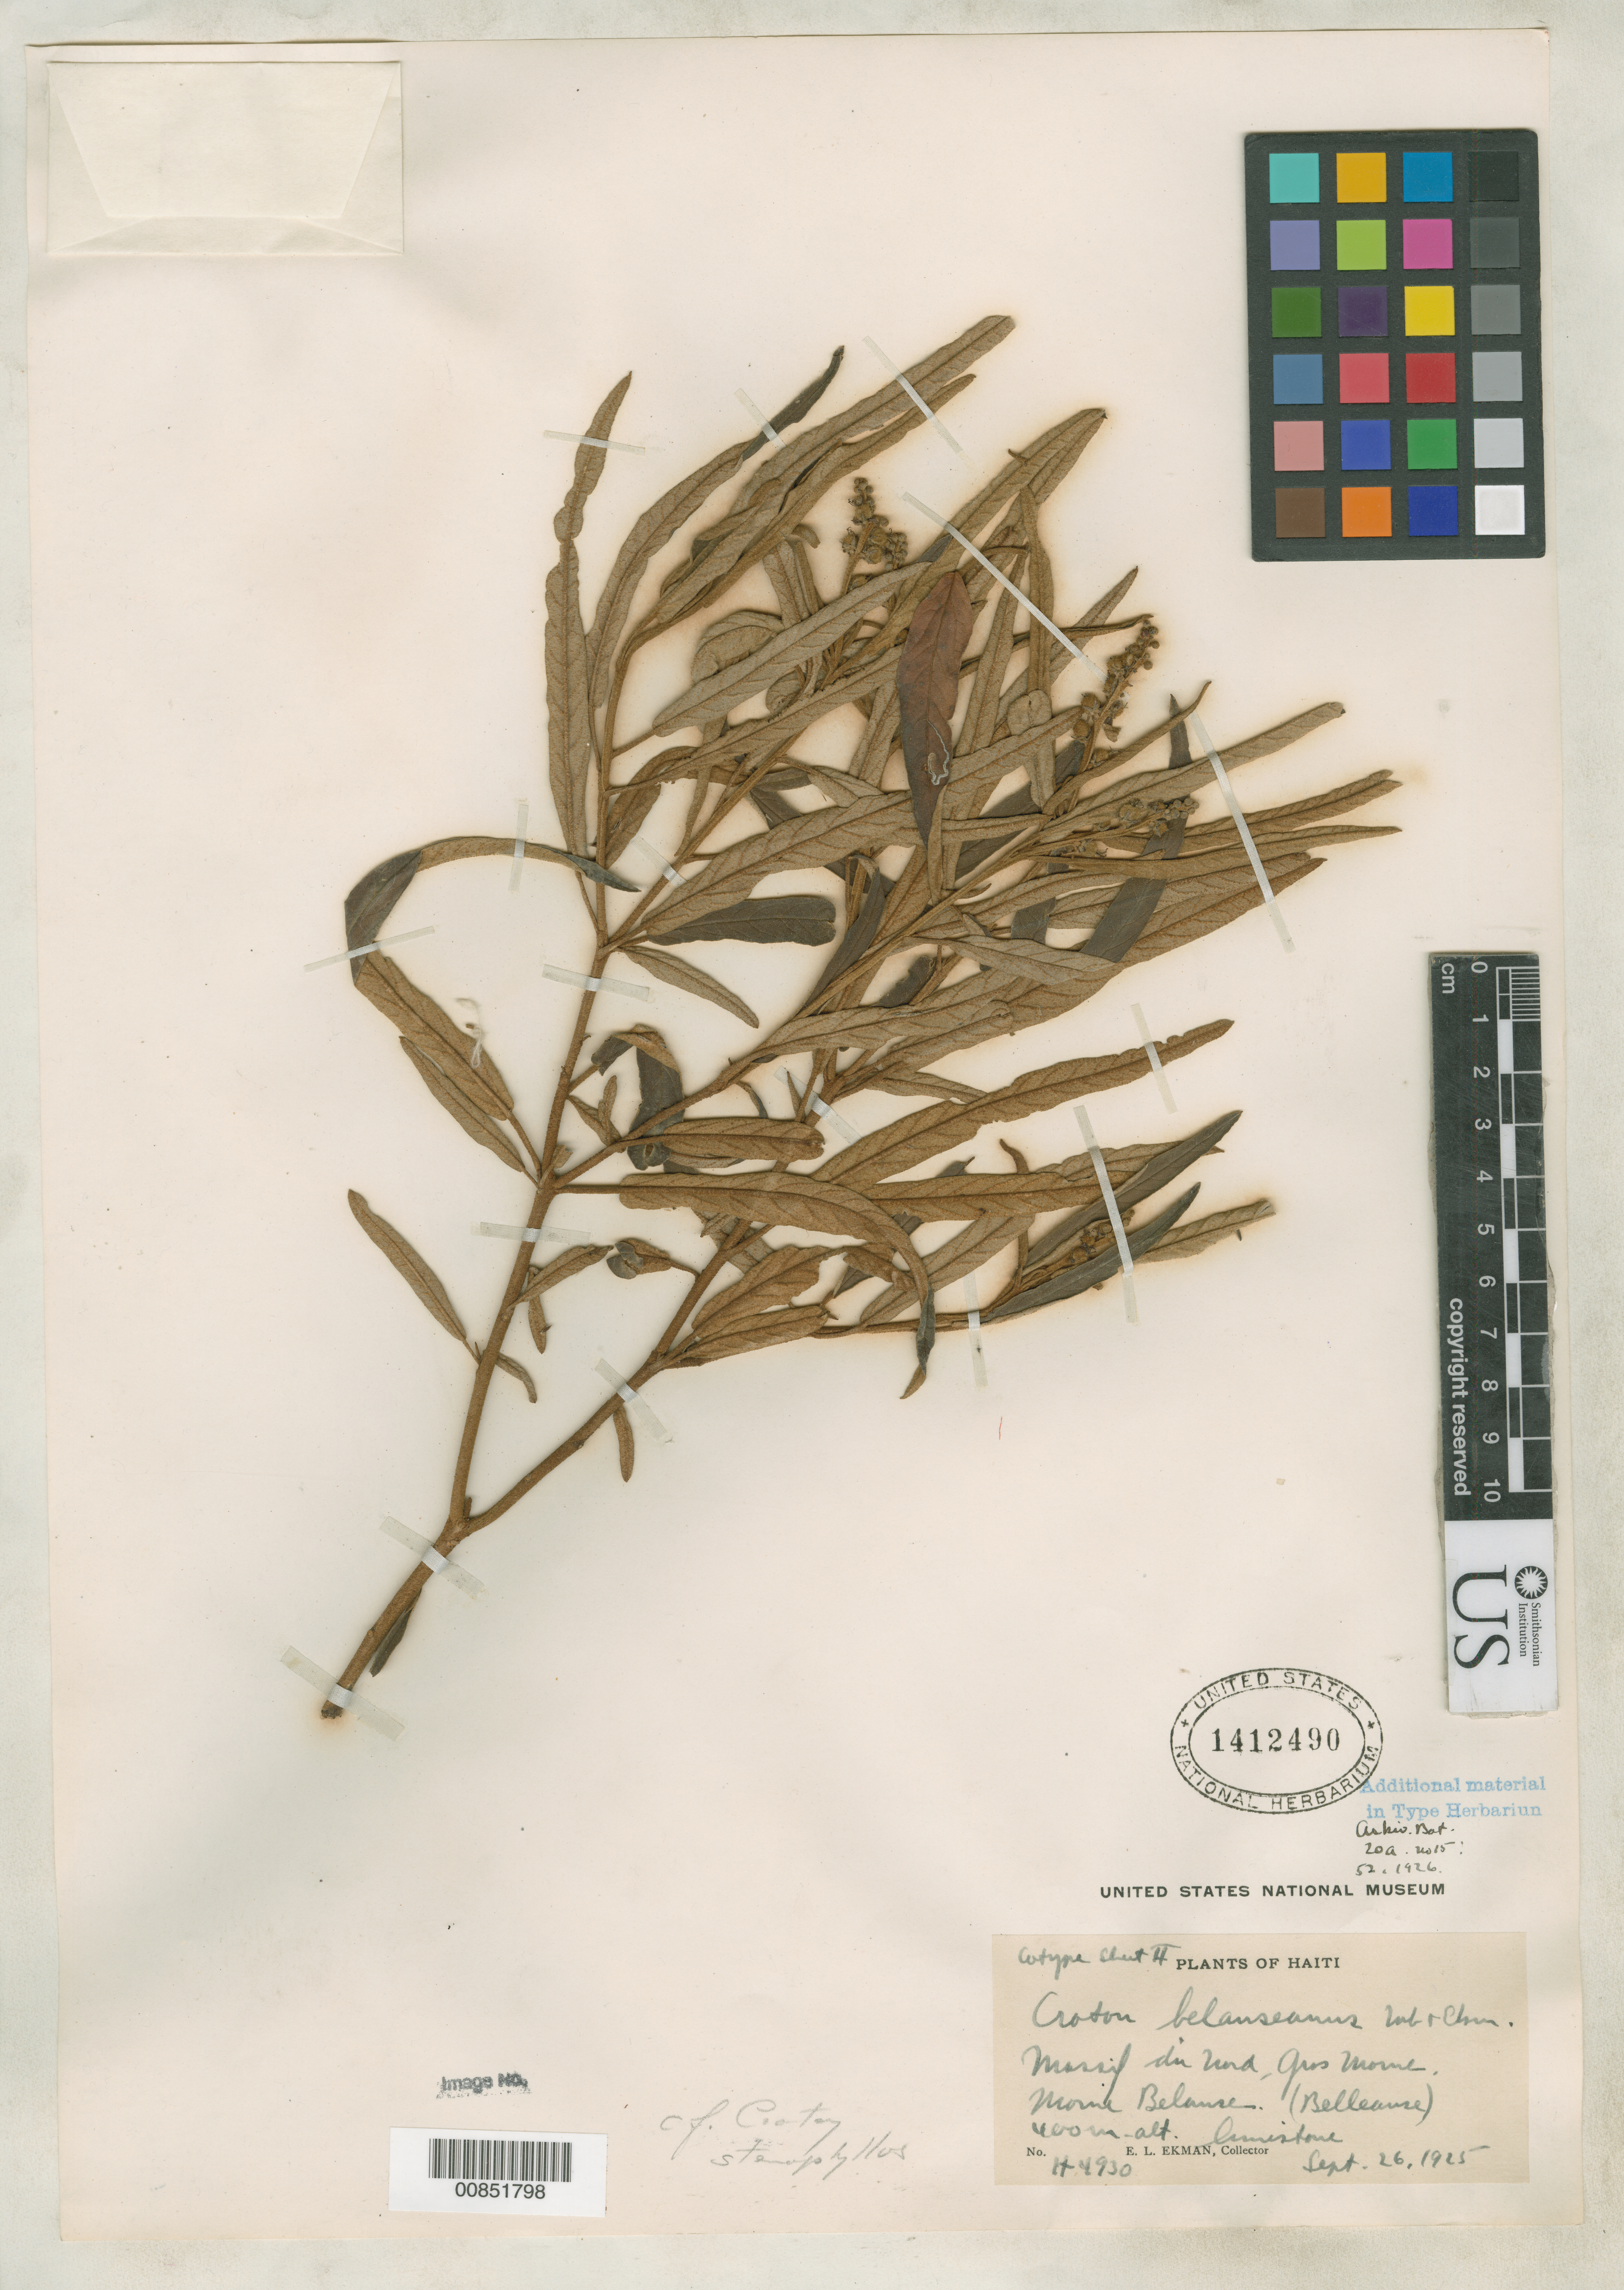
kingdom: Plantae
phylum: Tracheophyta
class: Magnoliopsida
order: Malpighiales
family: Euphorbiaceae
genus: Croton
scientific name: Croton belanseanus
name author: Urb. & Ekman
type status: Isotype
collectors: E. L. Ekman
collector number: H4930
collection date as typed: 26 Sep 1925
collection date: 1925-09-26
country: Haiti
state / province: Nord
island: Hispaniola Island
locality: Massif du Nord, Gros Morne, Morne Belanse (Belleanse).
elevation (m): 400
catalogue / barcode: US 1412490